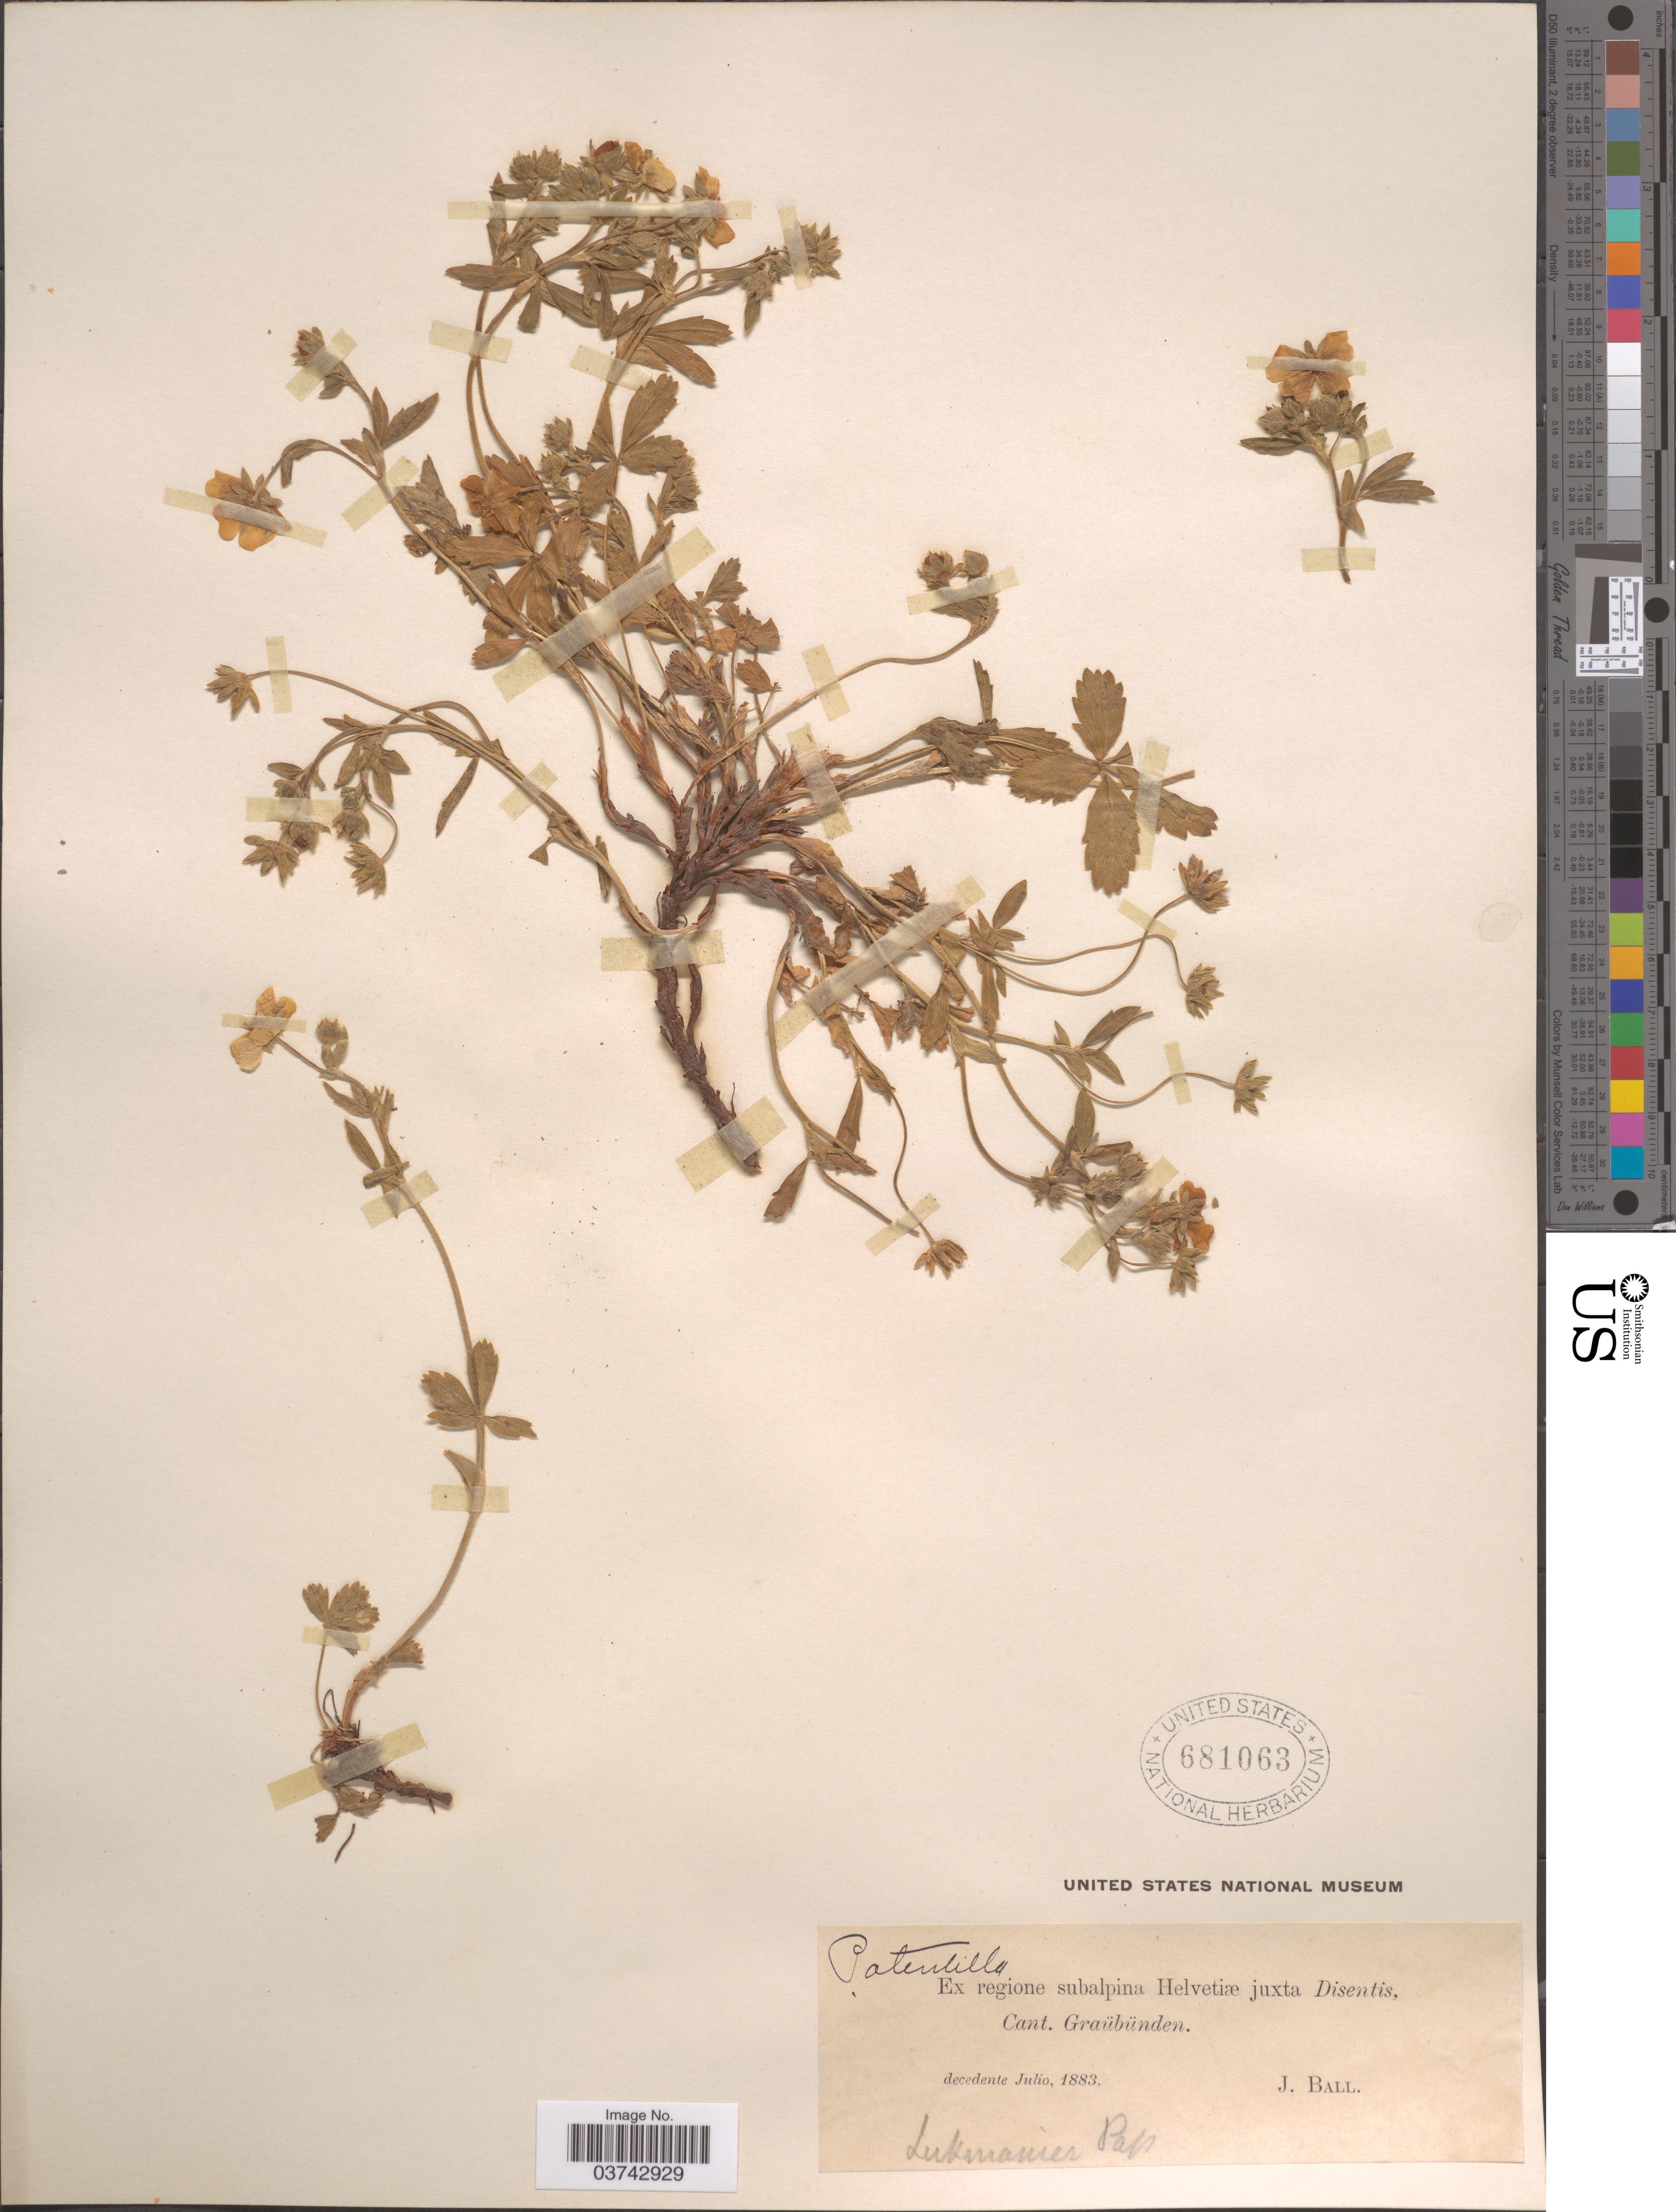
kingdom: Plantae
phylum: Tracheophyta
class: Magnoliopsida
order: Rosales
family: Rosaceae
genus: Potentilla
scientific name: Potentilla sp.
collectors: J. Ball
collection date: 1883-07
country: Switzerland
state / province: Graubunden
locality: Ex regione subalpina Helvetiæ juxta Disentis, Cant. Graübünden. Lukmanier Pass.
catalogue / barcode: US 681063